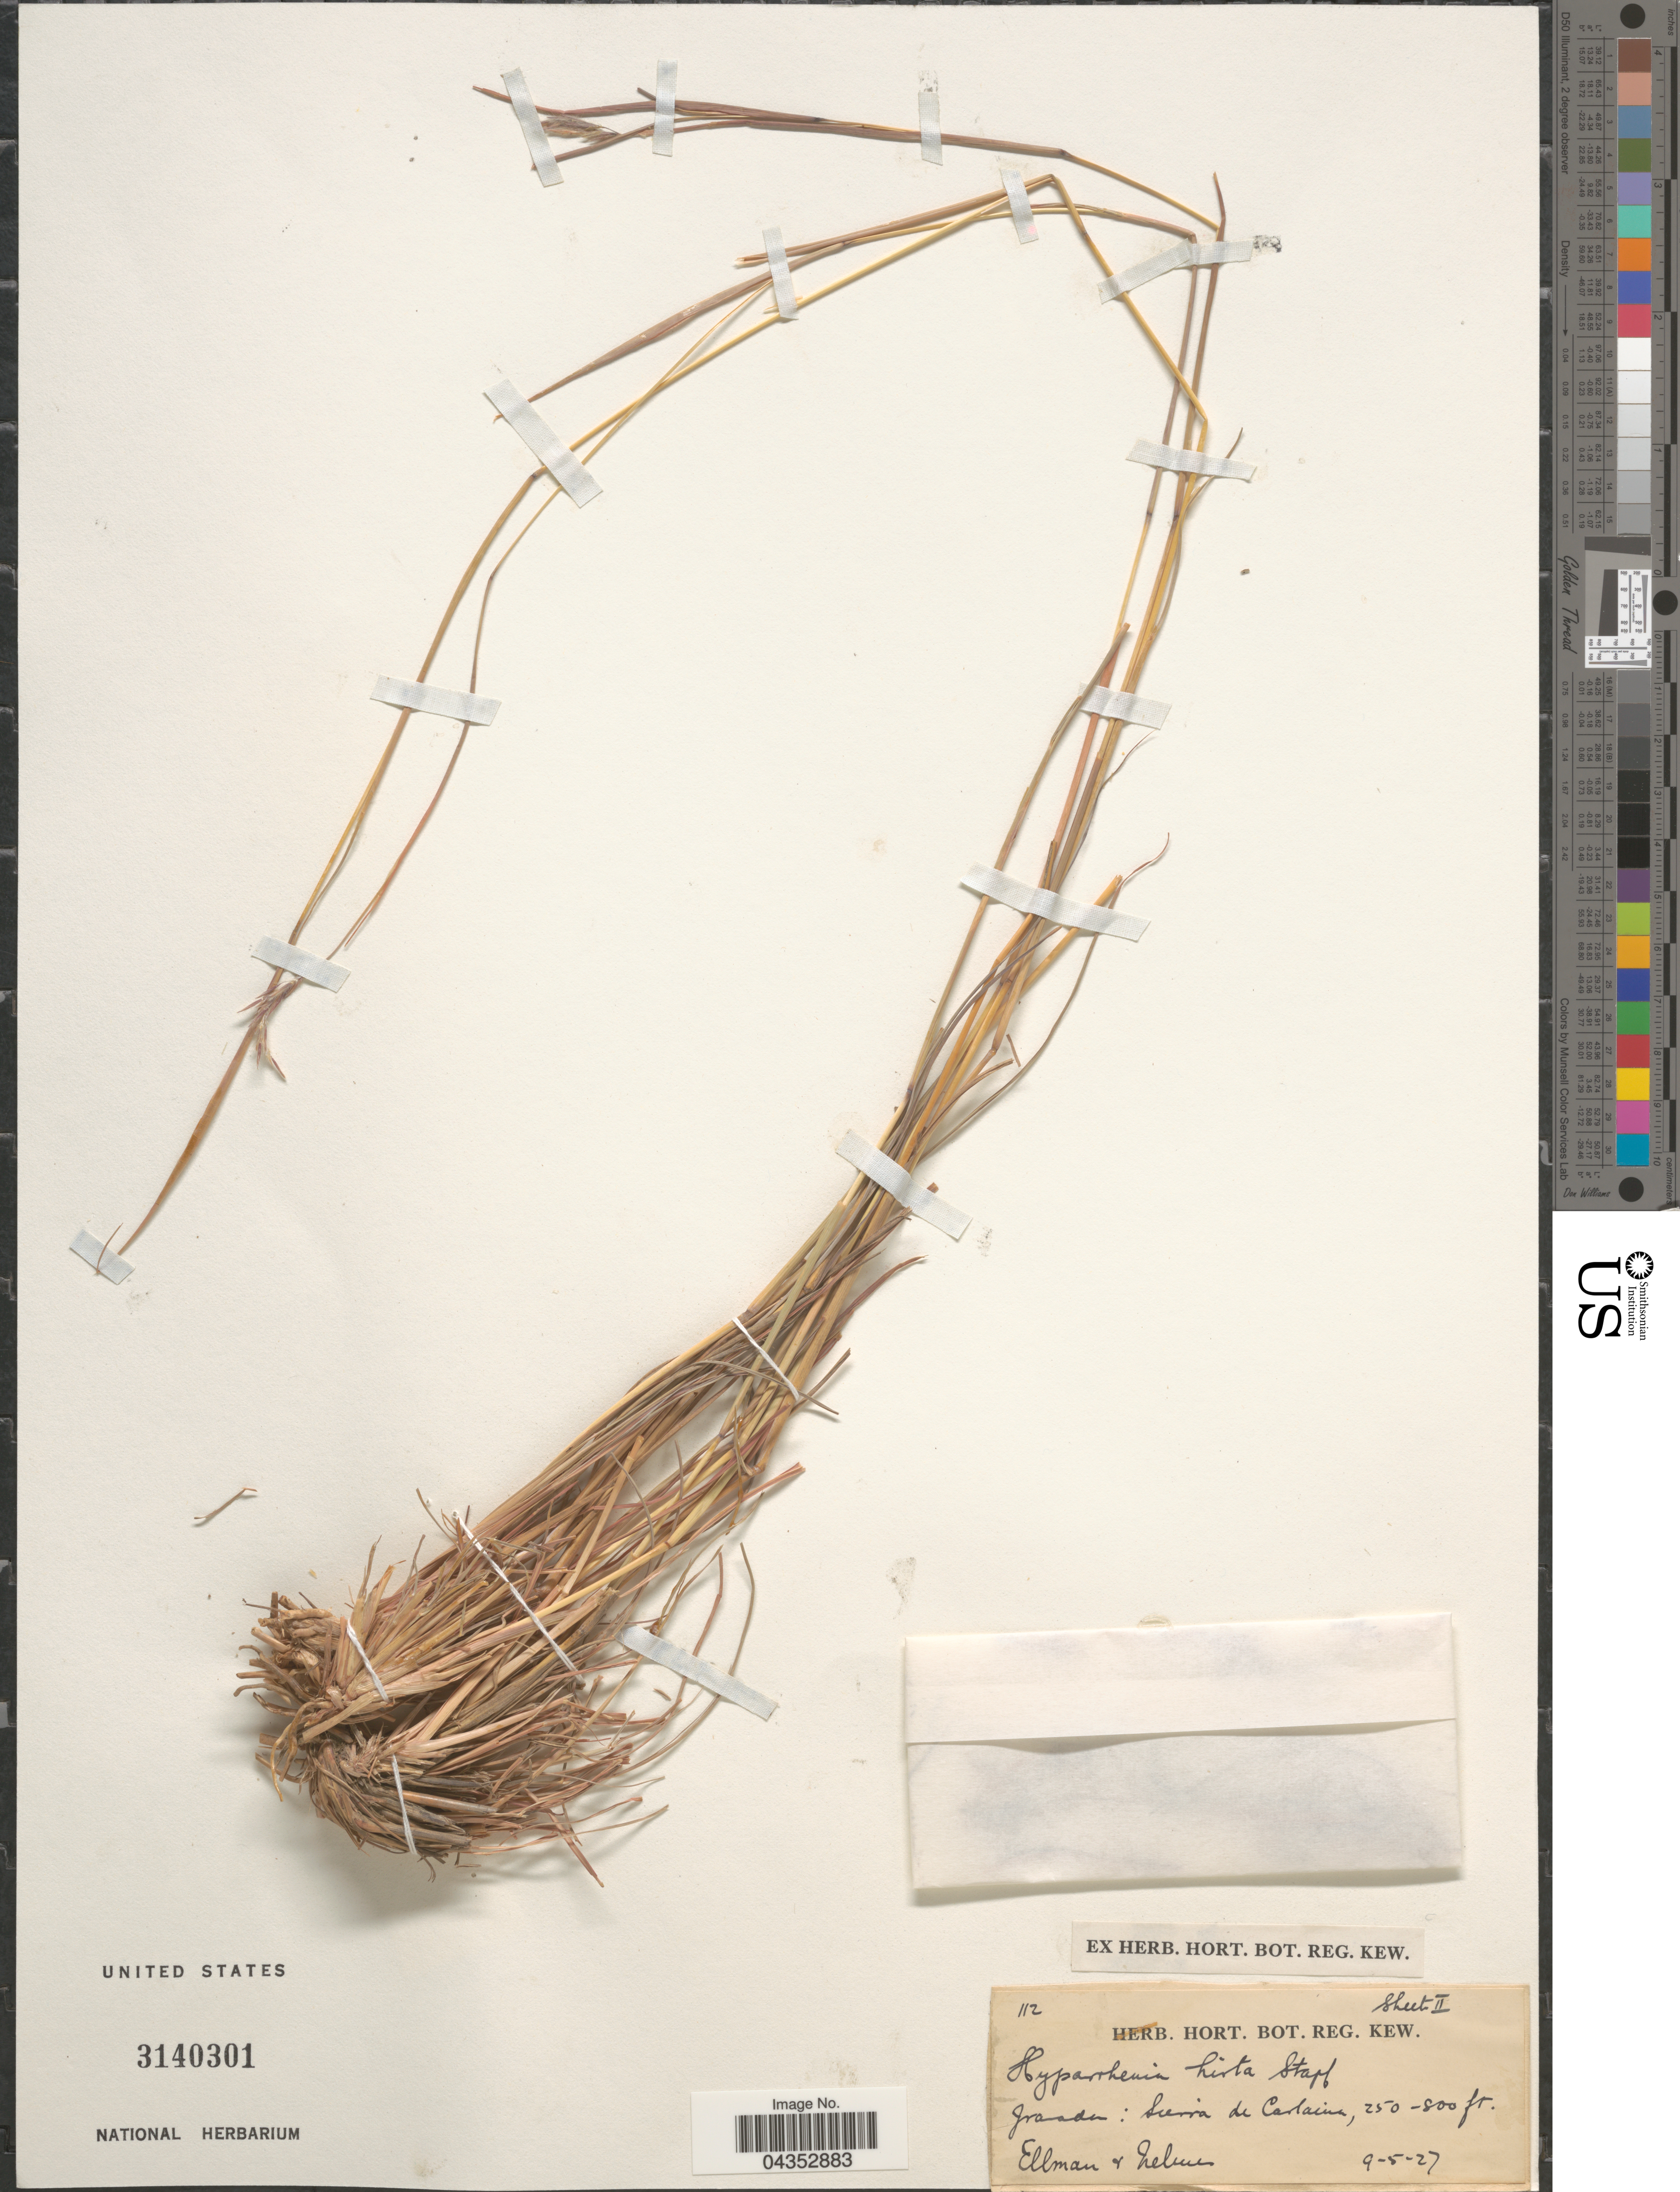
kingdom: Plantae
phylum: Tracheophyta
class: Liliopsida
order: Poales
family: Poaceae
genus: Hyparrhenia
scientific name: Hyparrhenia hirta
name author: (L.) Stapf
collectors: Ellman & Nelmes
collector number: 112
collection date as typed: Transcribed d/m/y: 9/5/27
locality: Grasden [interpreted]: Sierra de Carlaina [interpreted].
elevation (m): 76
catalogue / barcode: US 3140301